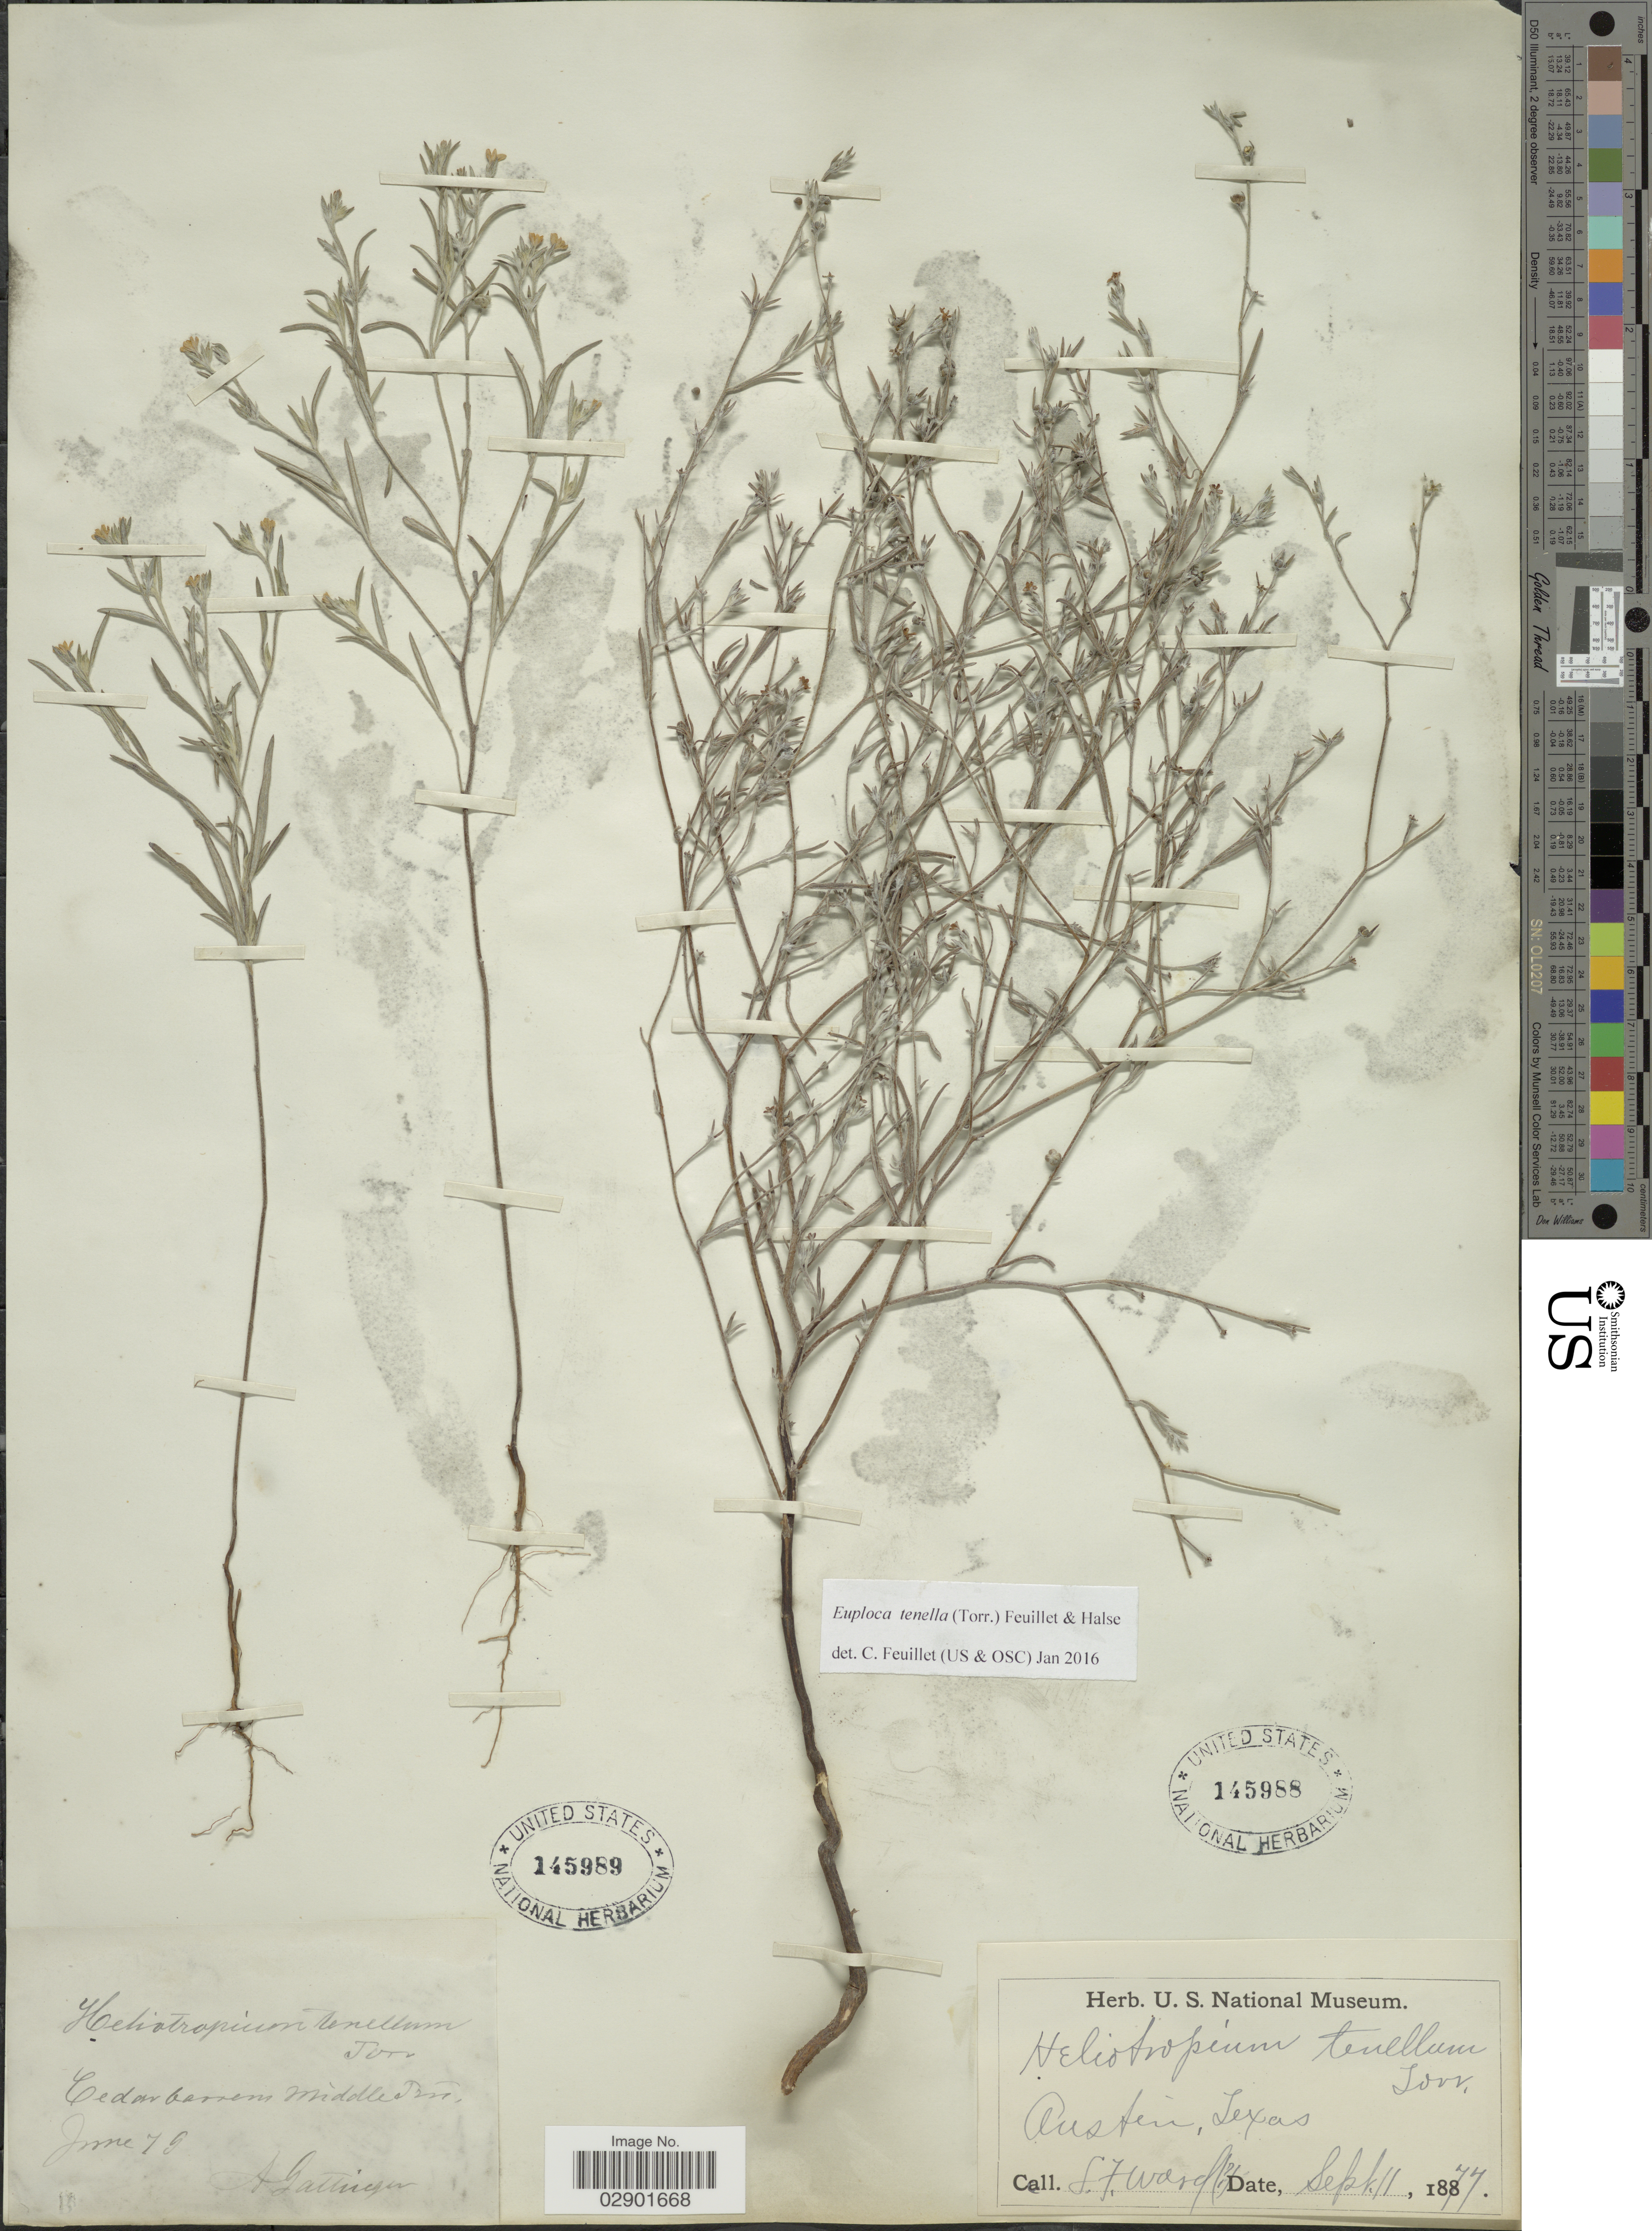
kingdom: Plantae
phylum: Tracheophyta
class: Magnoliopsida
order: Boraginales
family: Heliotropiaceae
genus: Euploca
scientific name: Euploca tenella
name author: (Torr.) Feuillet & Halse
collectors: L. Ward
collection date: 1877-09-11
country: United States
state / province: Texas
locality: Austin. Texas.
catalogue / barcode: US 145988